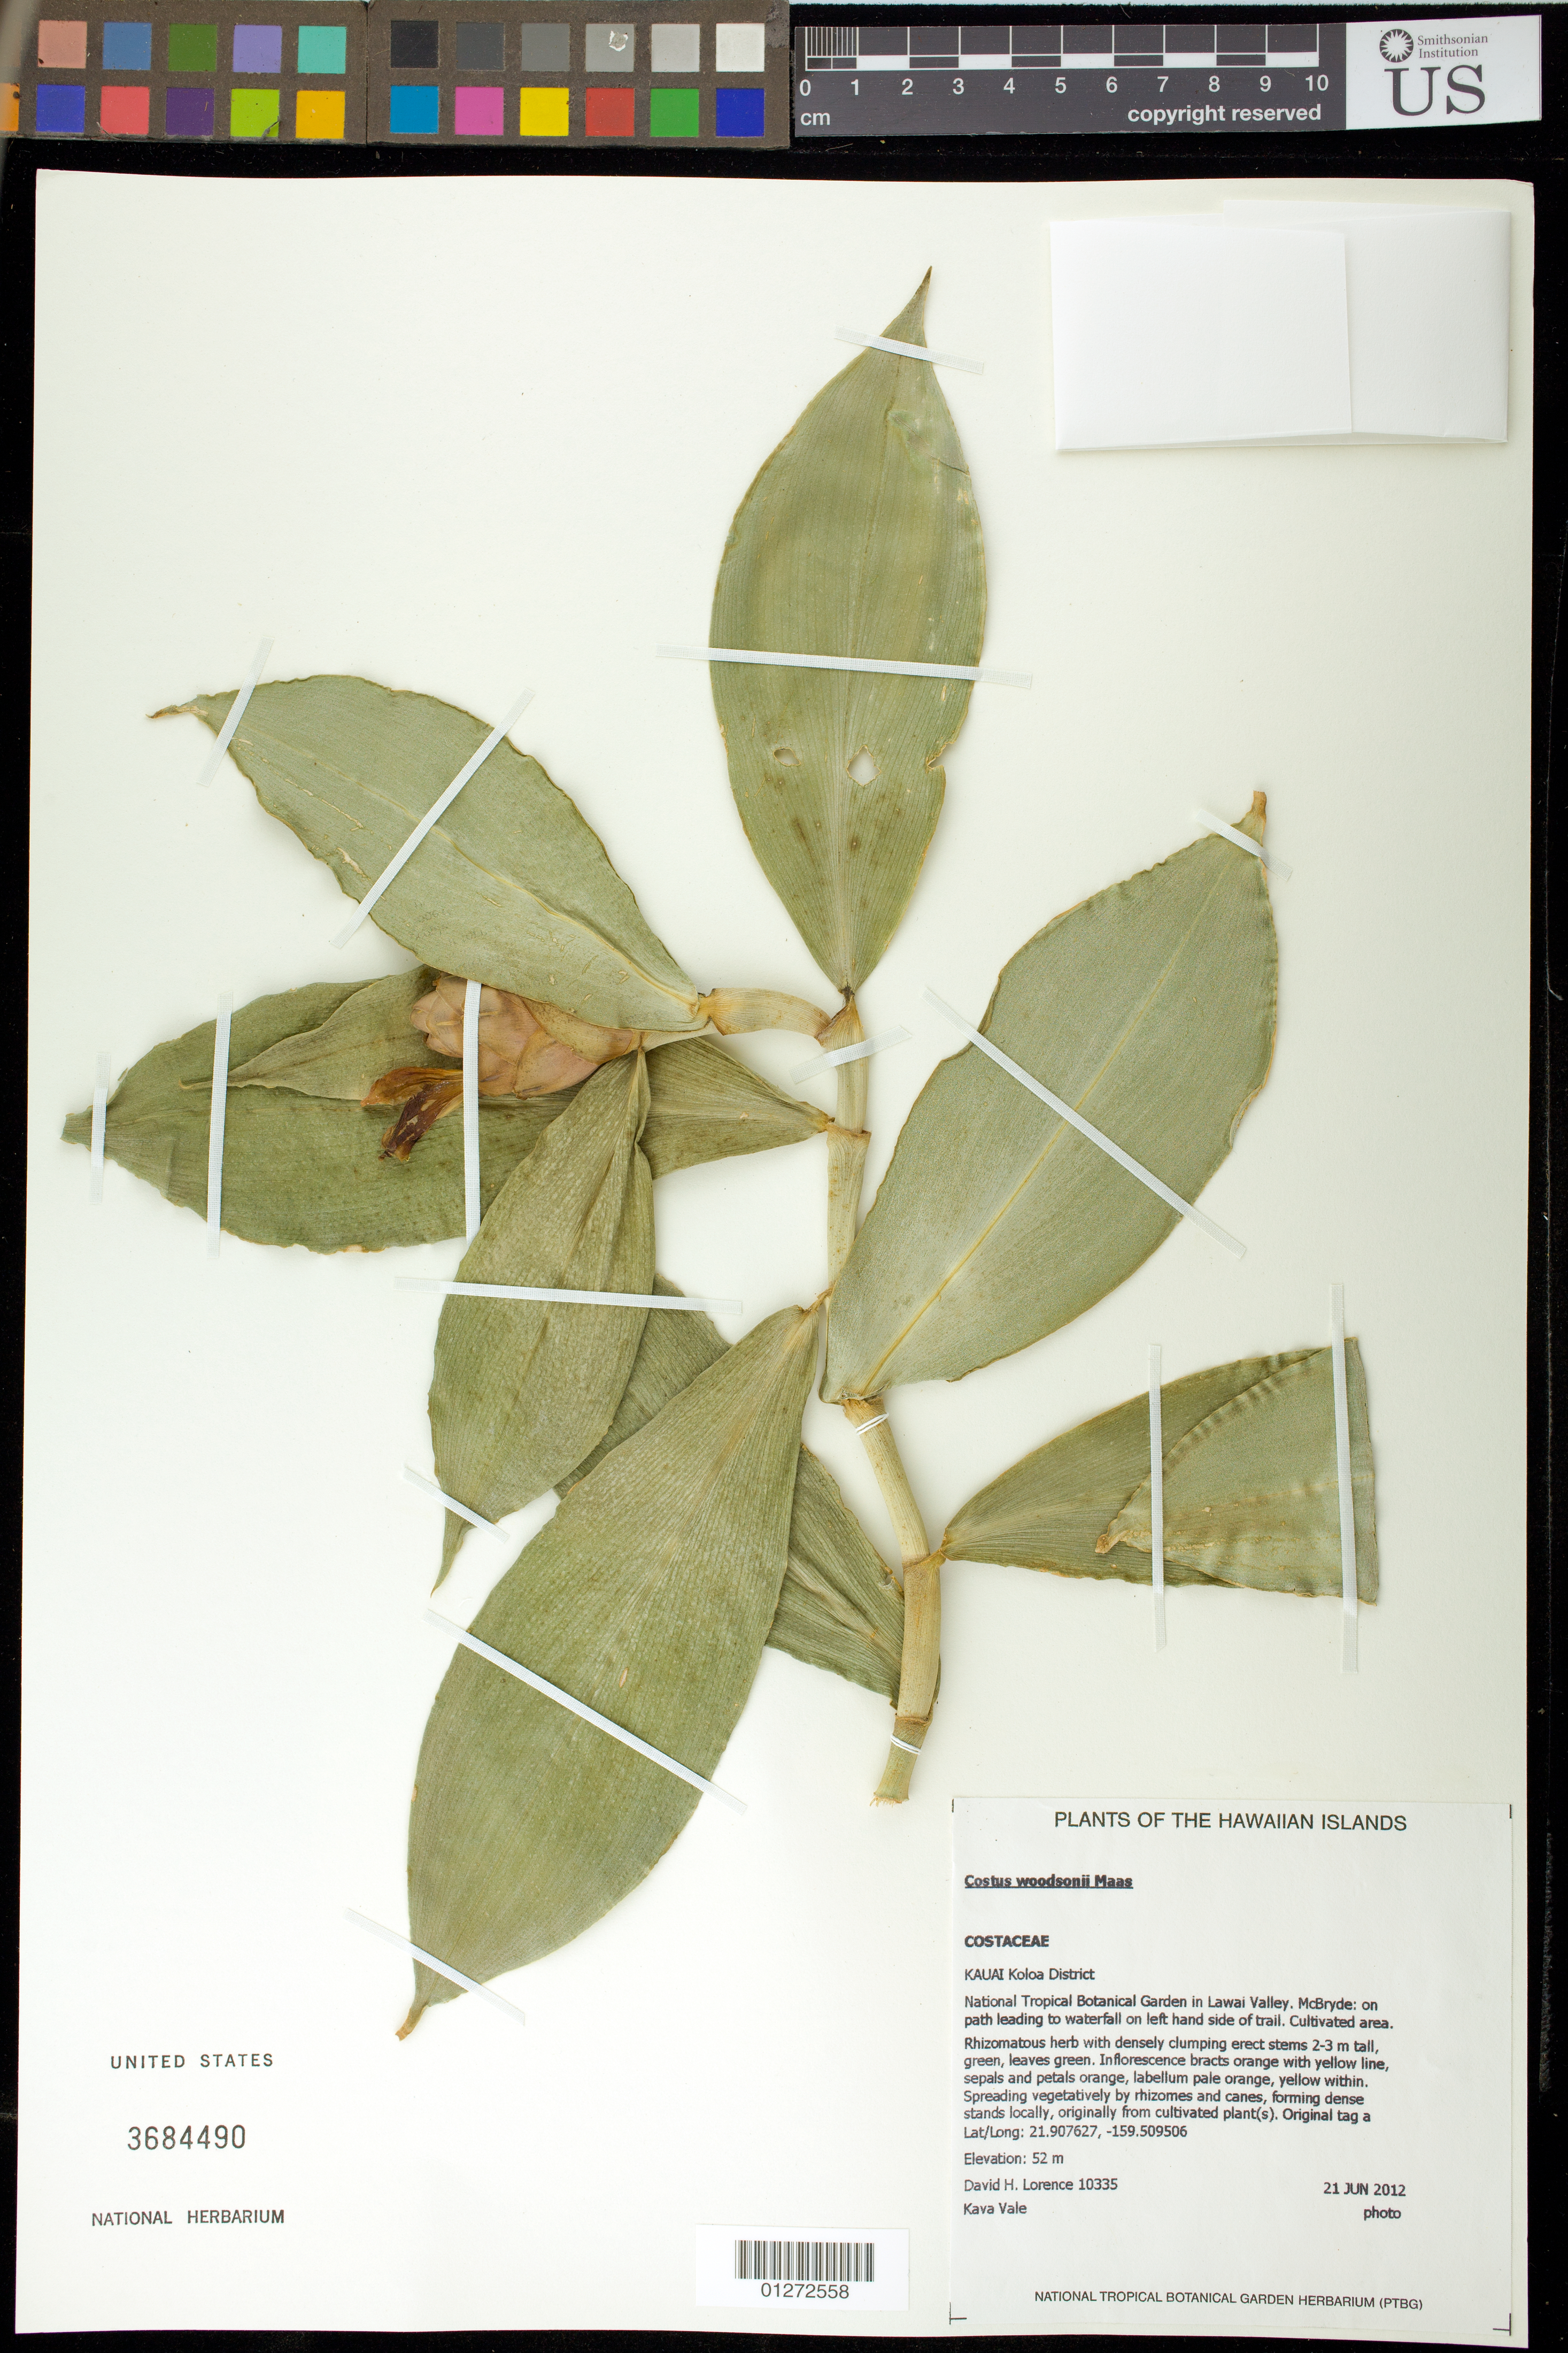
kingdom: Plantae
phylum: Tracheophyta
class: Liliopsida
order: Zingiberales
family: Costaceae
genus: Costus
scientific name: Costus woodsonii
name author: Maas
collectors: D. Lorence & K. Vale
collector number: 10335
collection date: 2012-06-21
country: United States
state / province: Hawaii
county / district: Kauai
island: Kaua'i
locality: Koloa District, National Tropical Botanical Garden in Lawai Valley, McBryde: on path leading to waterfall on left hand side of trail.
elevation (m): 52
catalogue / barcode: US 3684490